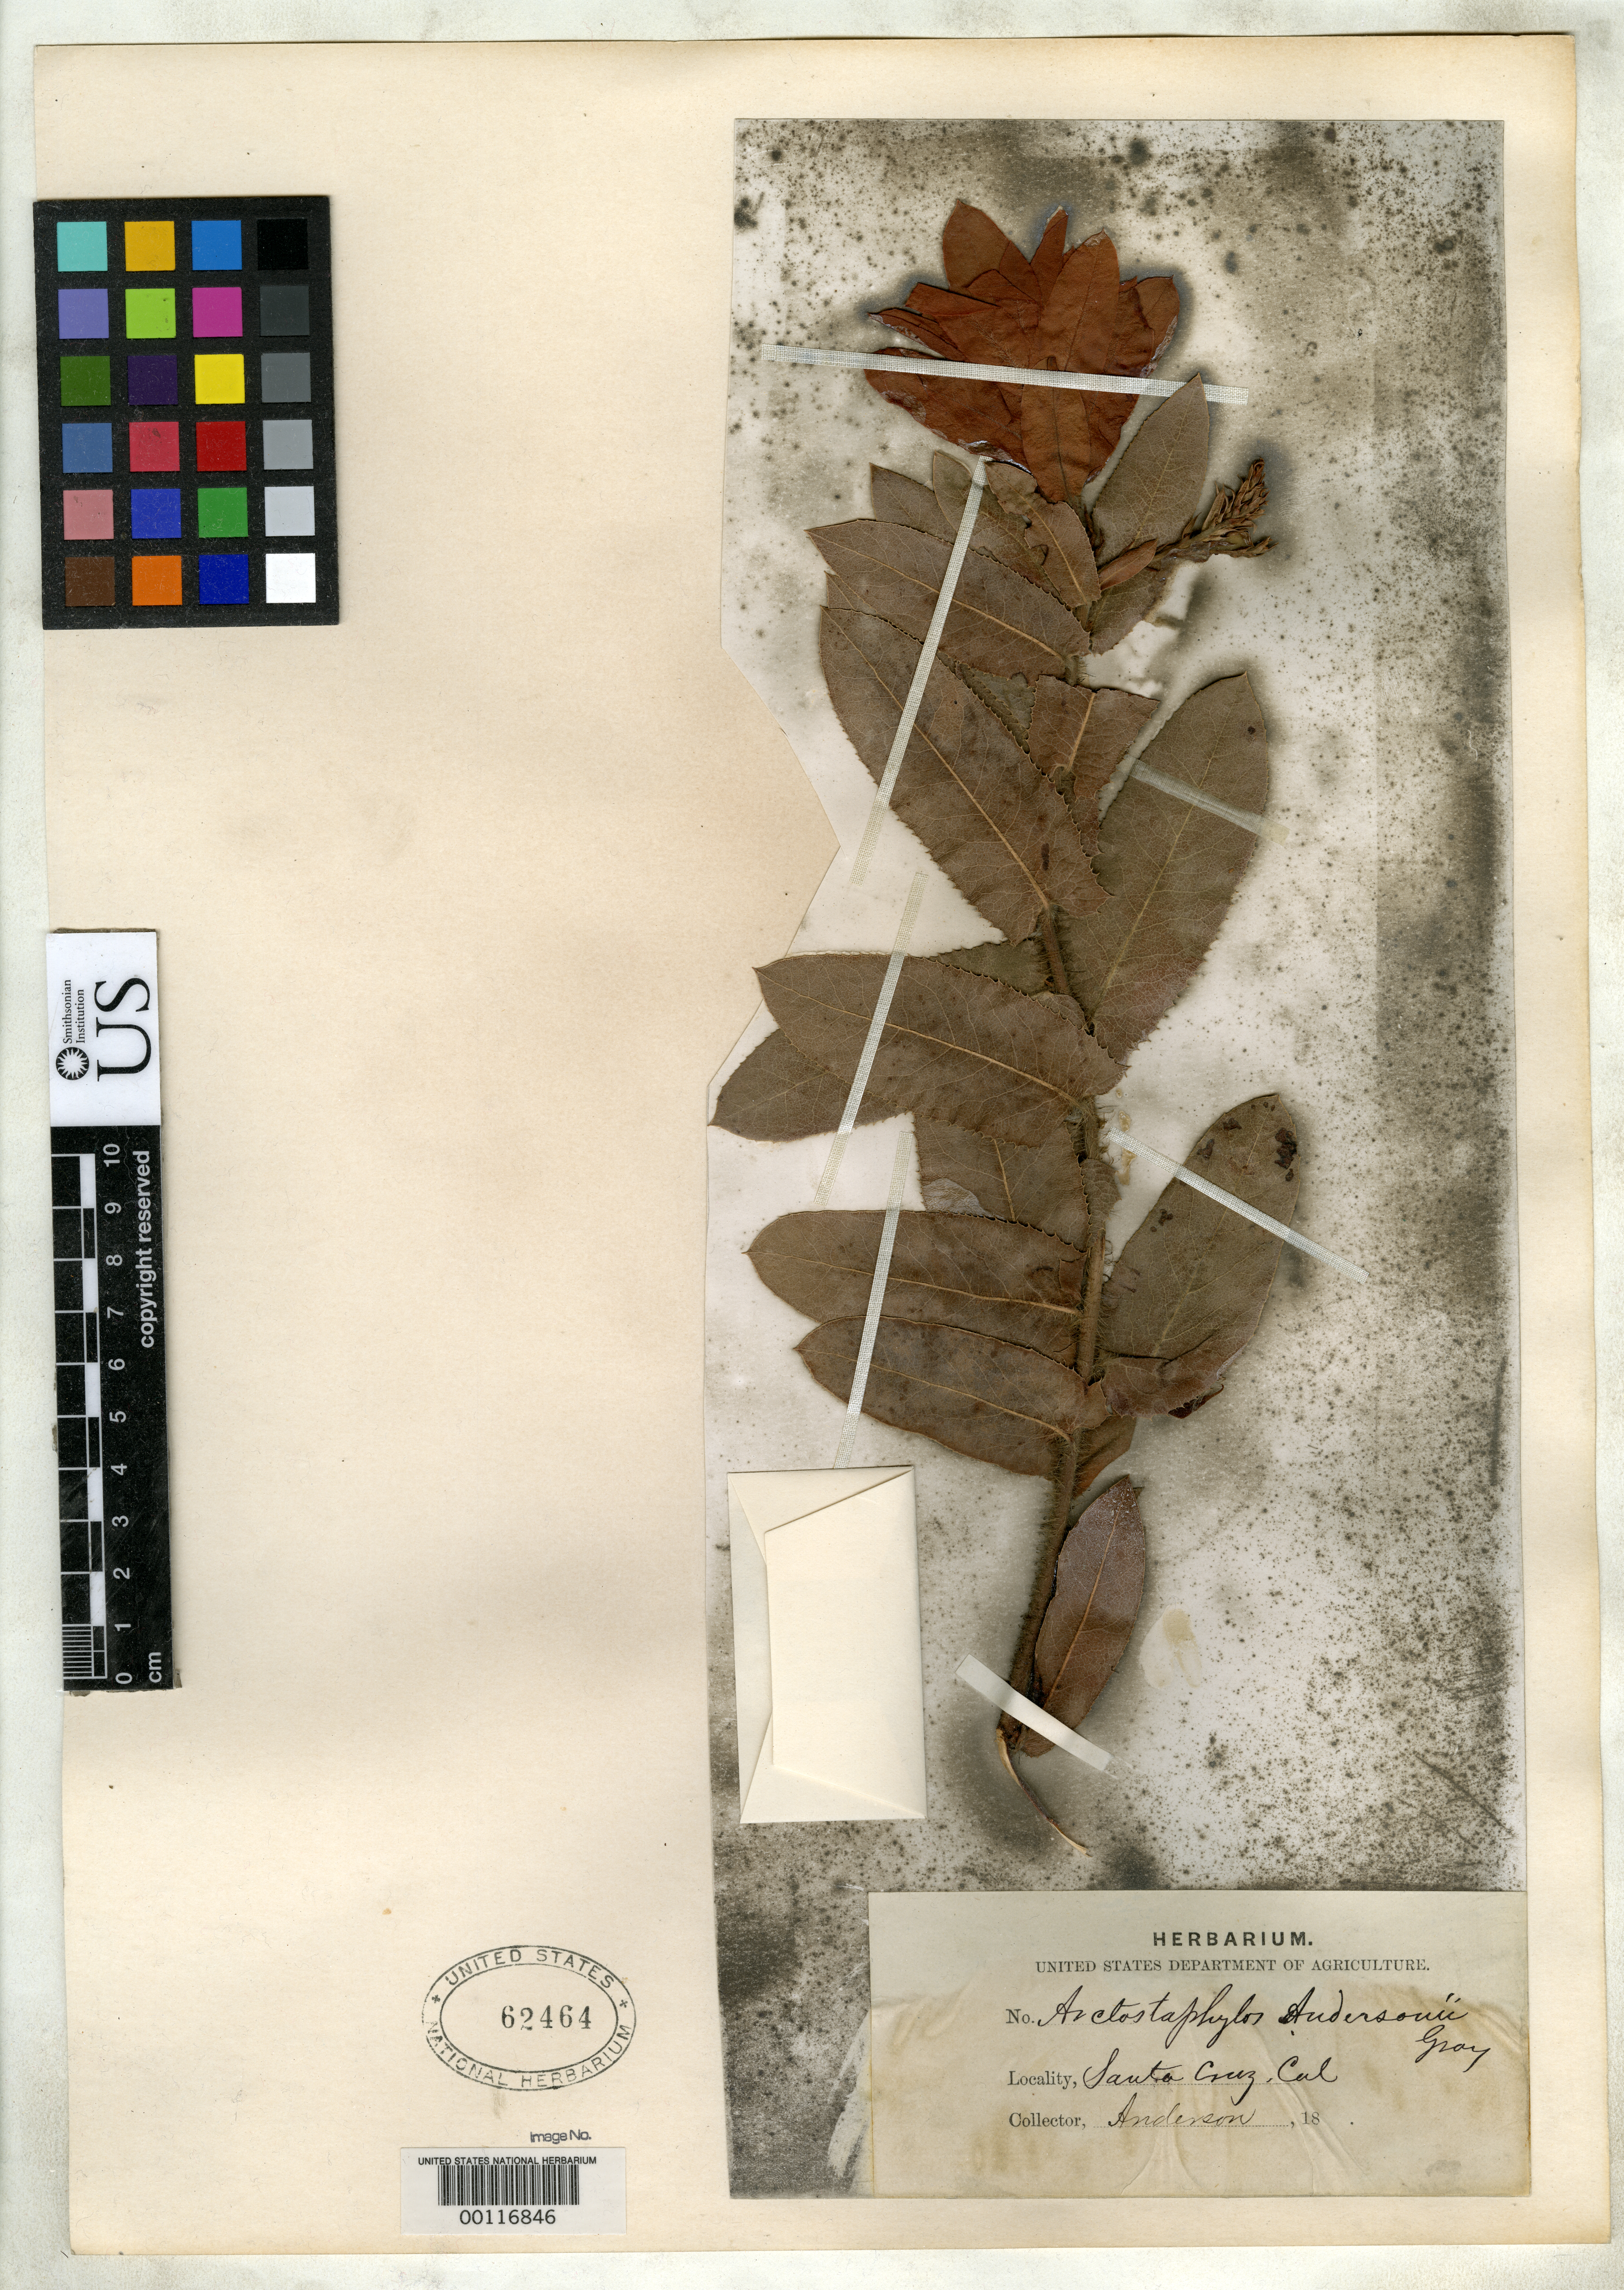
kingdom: Plantae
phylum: Tracheophyta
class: Magnoliopsida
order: Ericales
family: Ericaceae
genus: Arctostaphylos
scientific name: Arctostaphylos andersonii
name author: A. Gray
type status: Isotype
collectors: C. L. Anderson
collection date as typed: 1873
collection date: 1873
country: United States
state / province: California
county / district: Santa Cruz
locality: Hills of Santa Cruz.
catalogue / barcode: US 62464